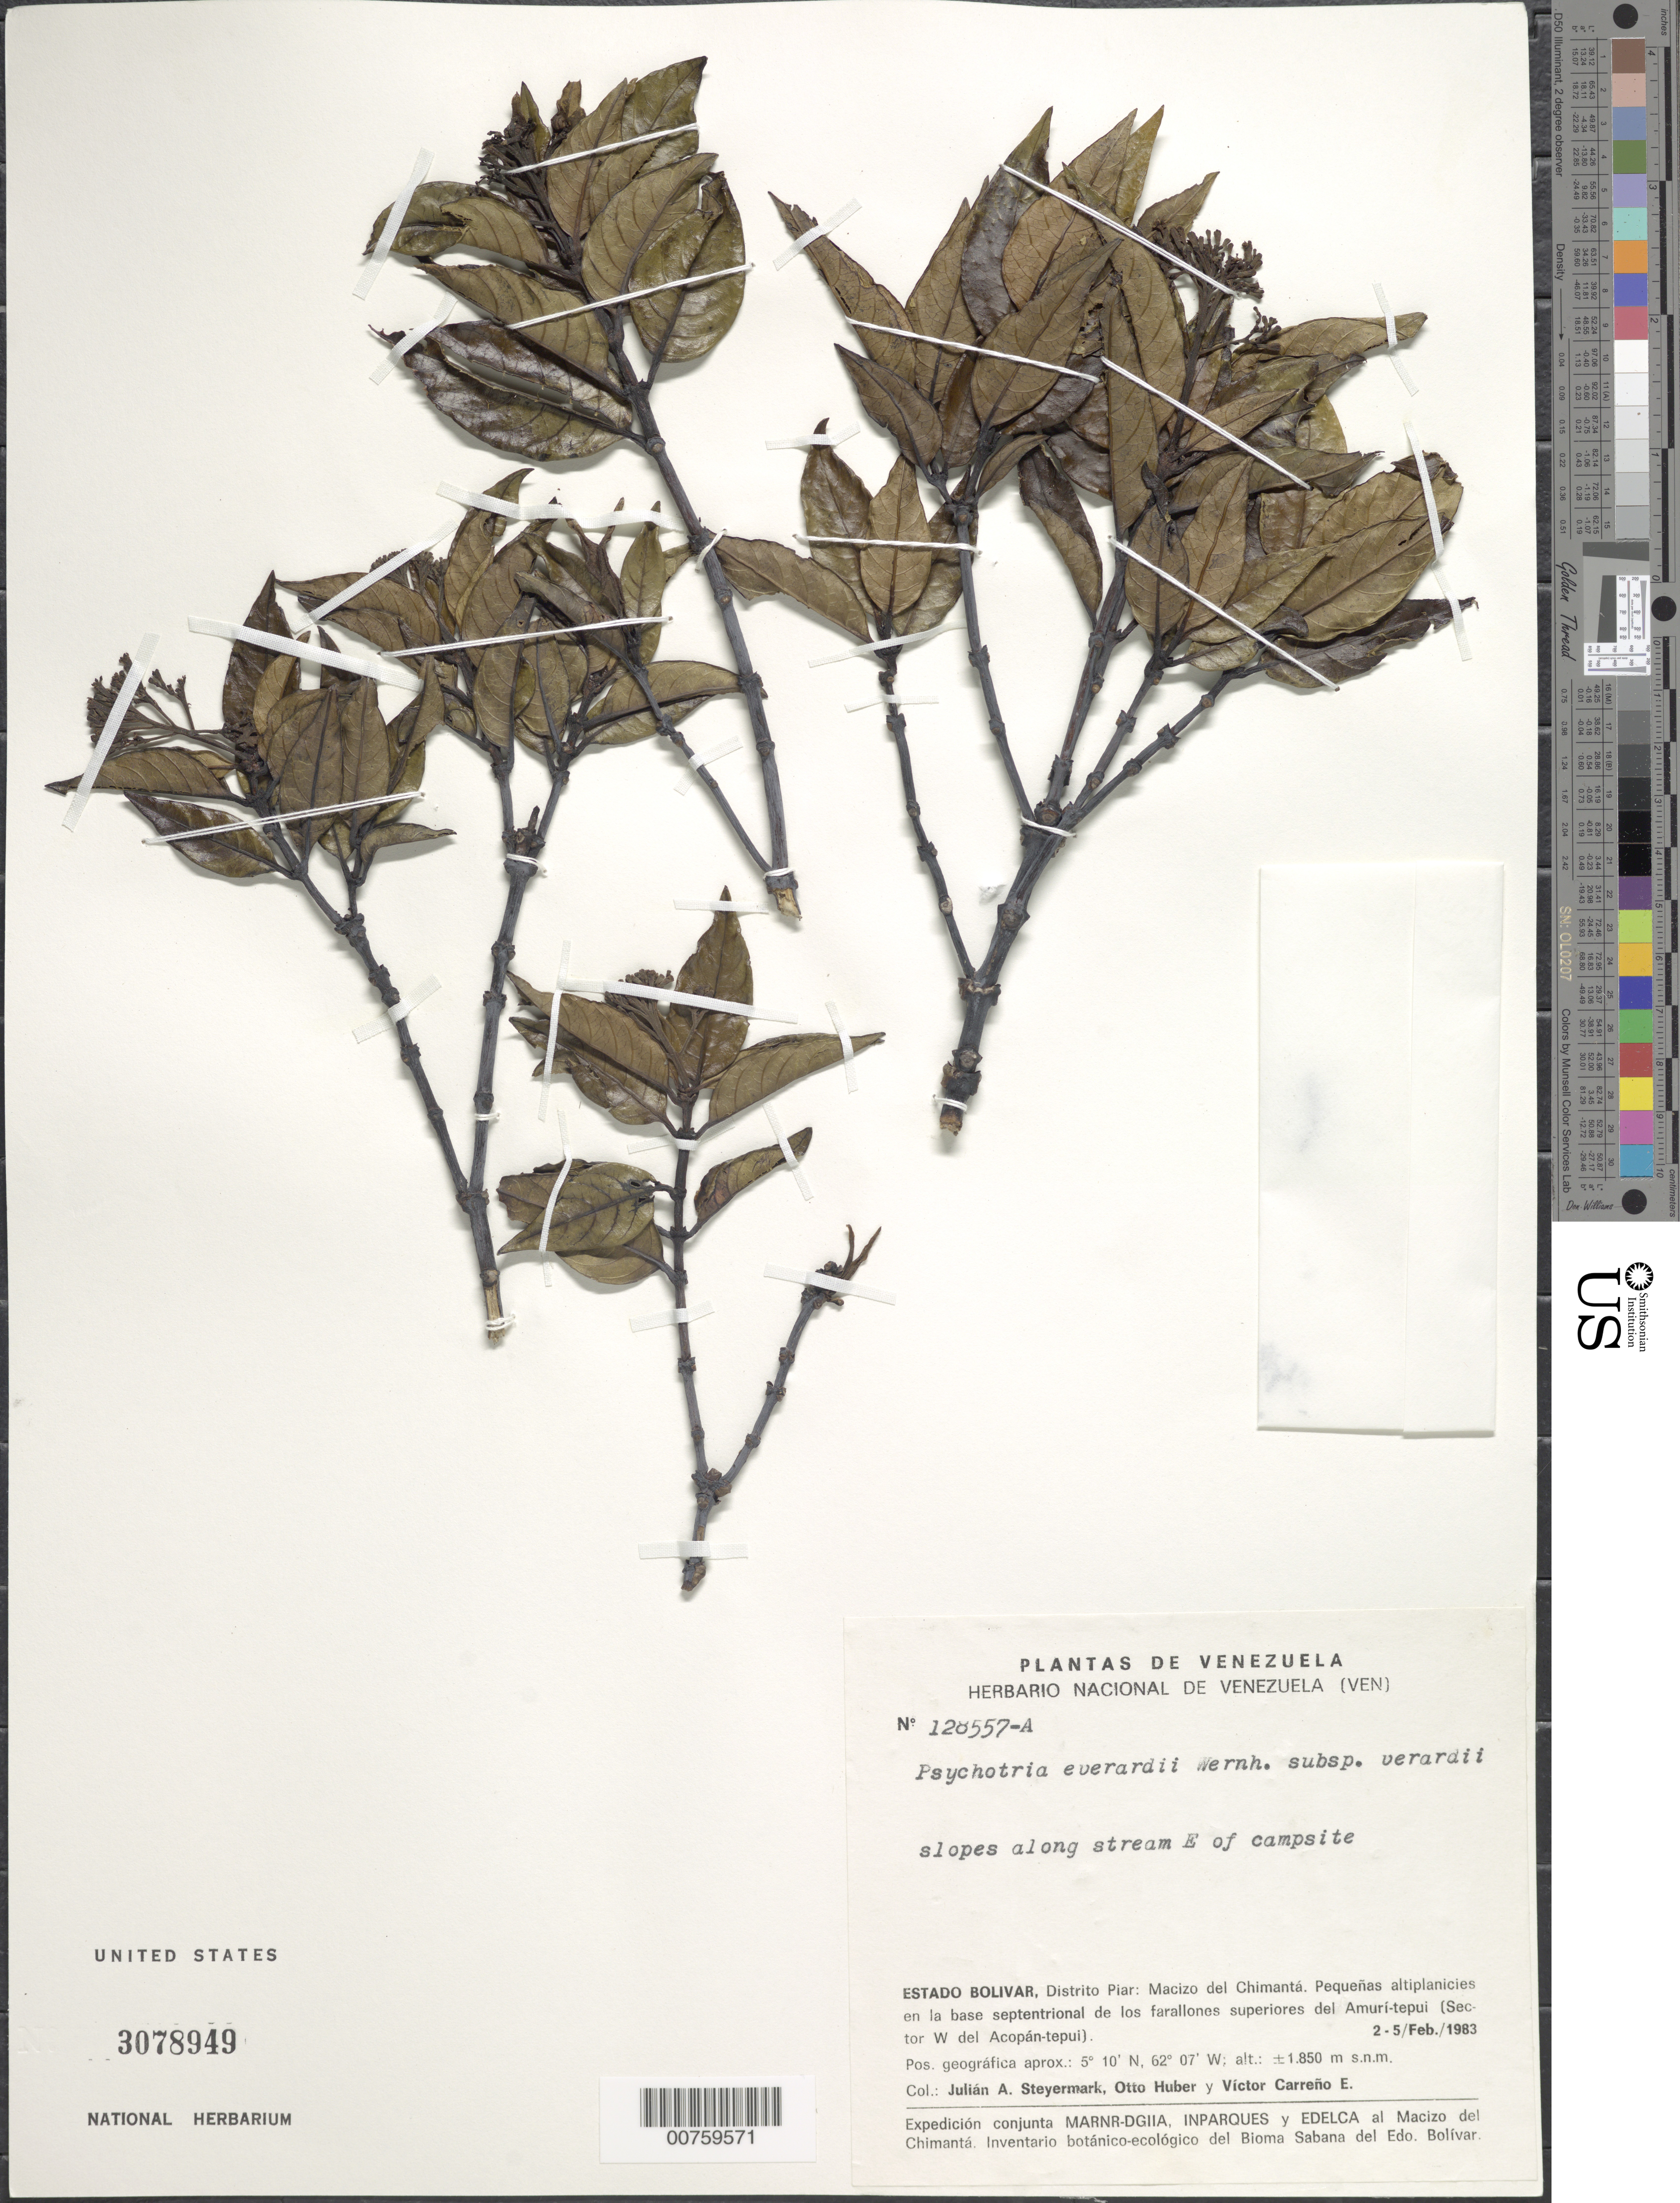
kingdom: Plantae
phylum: Tracheophyta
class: Magnoliopsida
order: Gentianales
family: Rubiaceae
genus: Psychotria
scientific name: Psychotria everardii subsp. everardii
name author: Wernham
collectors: J. Steyermark, O. Huber & V. Carreño E.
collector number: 128557 A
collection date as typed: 2-Feb-83 to 5-Feb-83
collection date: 1983-02-02/1983-02-05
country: Venezuela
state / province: Bolívar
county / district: Piar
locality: Macizo del Chimantá, Amuí-tepuí (Sector W del Acopán-tepuí); E of campsite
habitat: Slopes along stream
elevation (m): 1850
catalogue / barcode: US 3078949